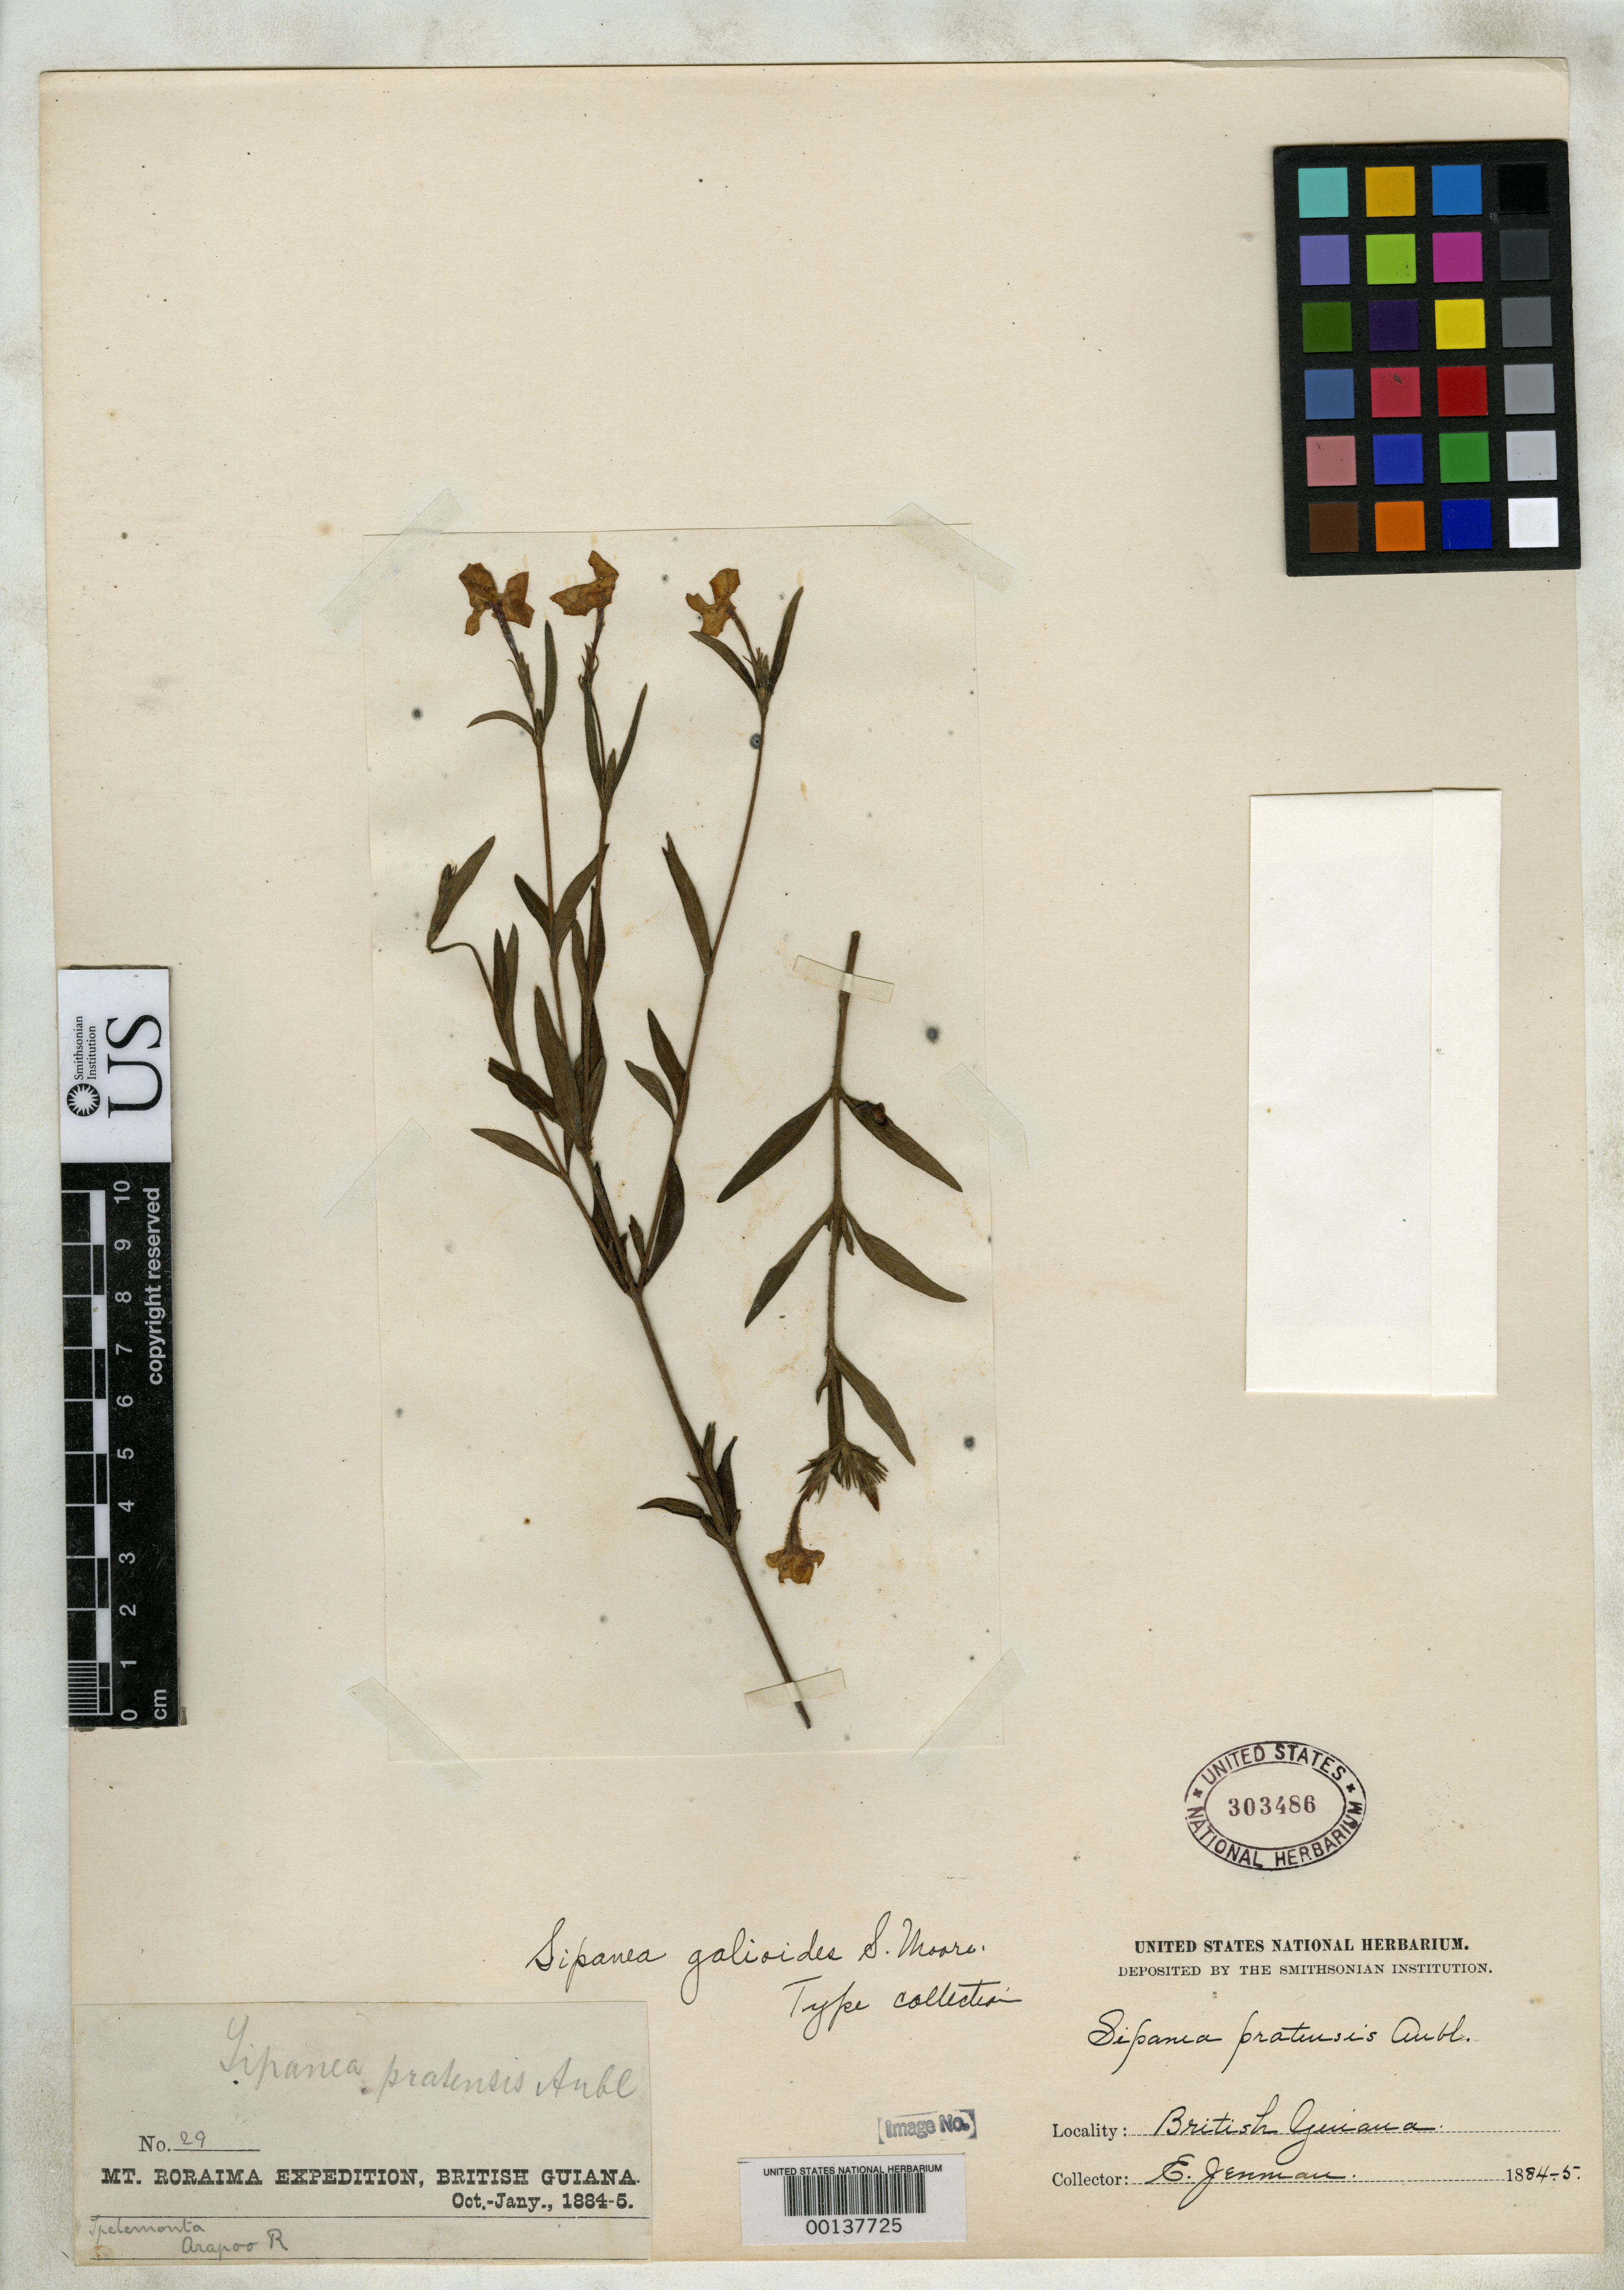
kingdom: Plantae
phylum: Tracheophyta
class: Magnoliopsida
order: Gentianales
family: Rubiaceae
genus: Sipanea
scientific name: Sipanea galioides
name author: Wernham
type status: Isotype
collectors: E. Jenman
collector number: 29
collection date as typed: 01 Dec 1884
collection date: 1884-12-01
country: Guyana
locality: Roraima, Spelemoota, Arapoo River.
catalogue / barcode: US 303486